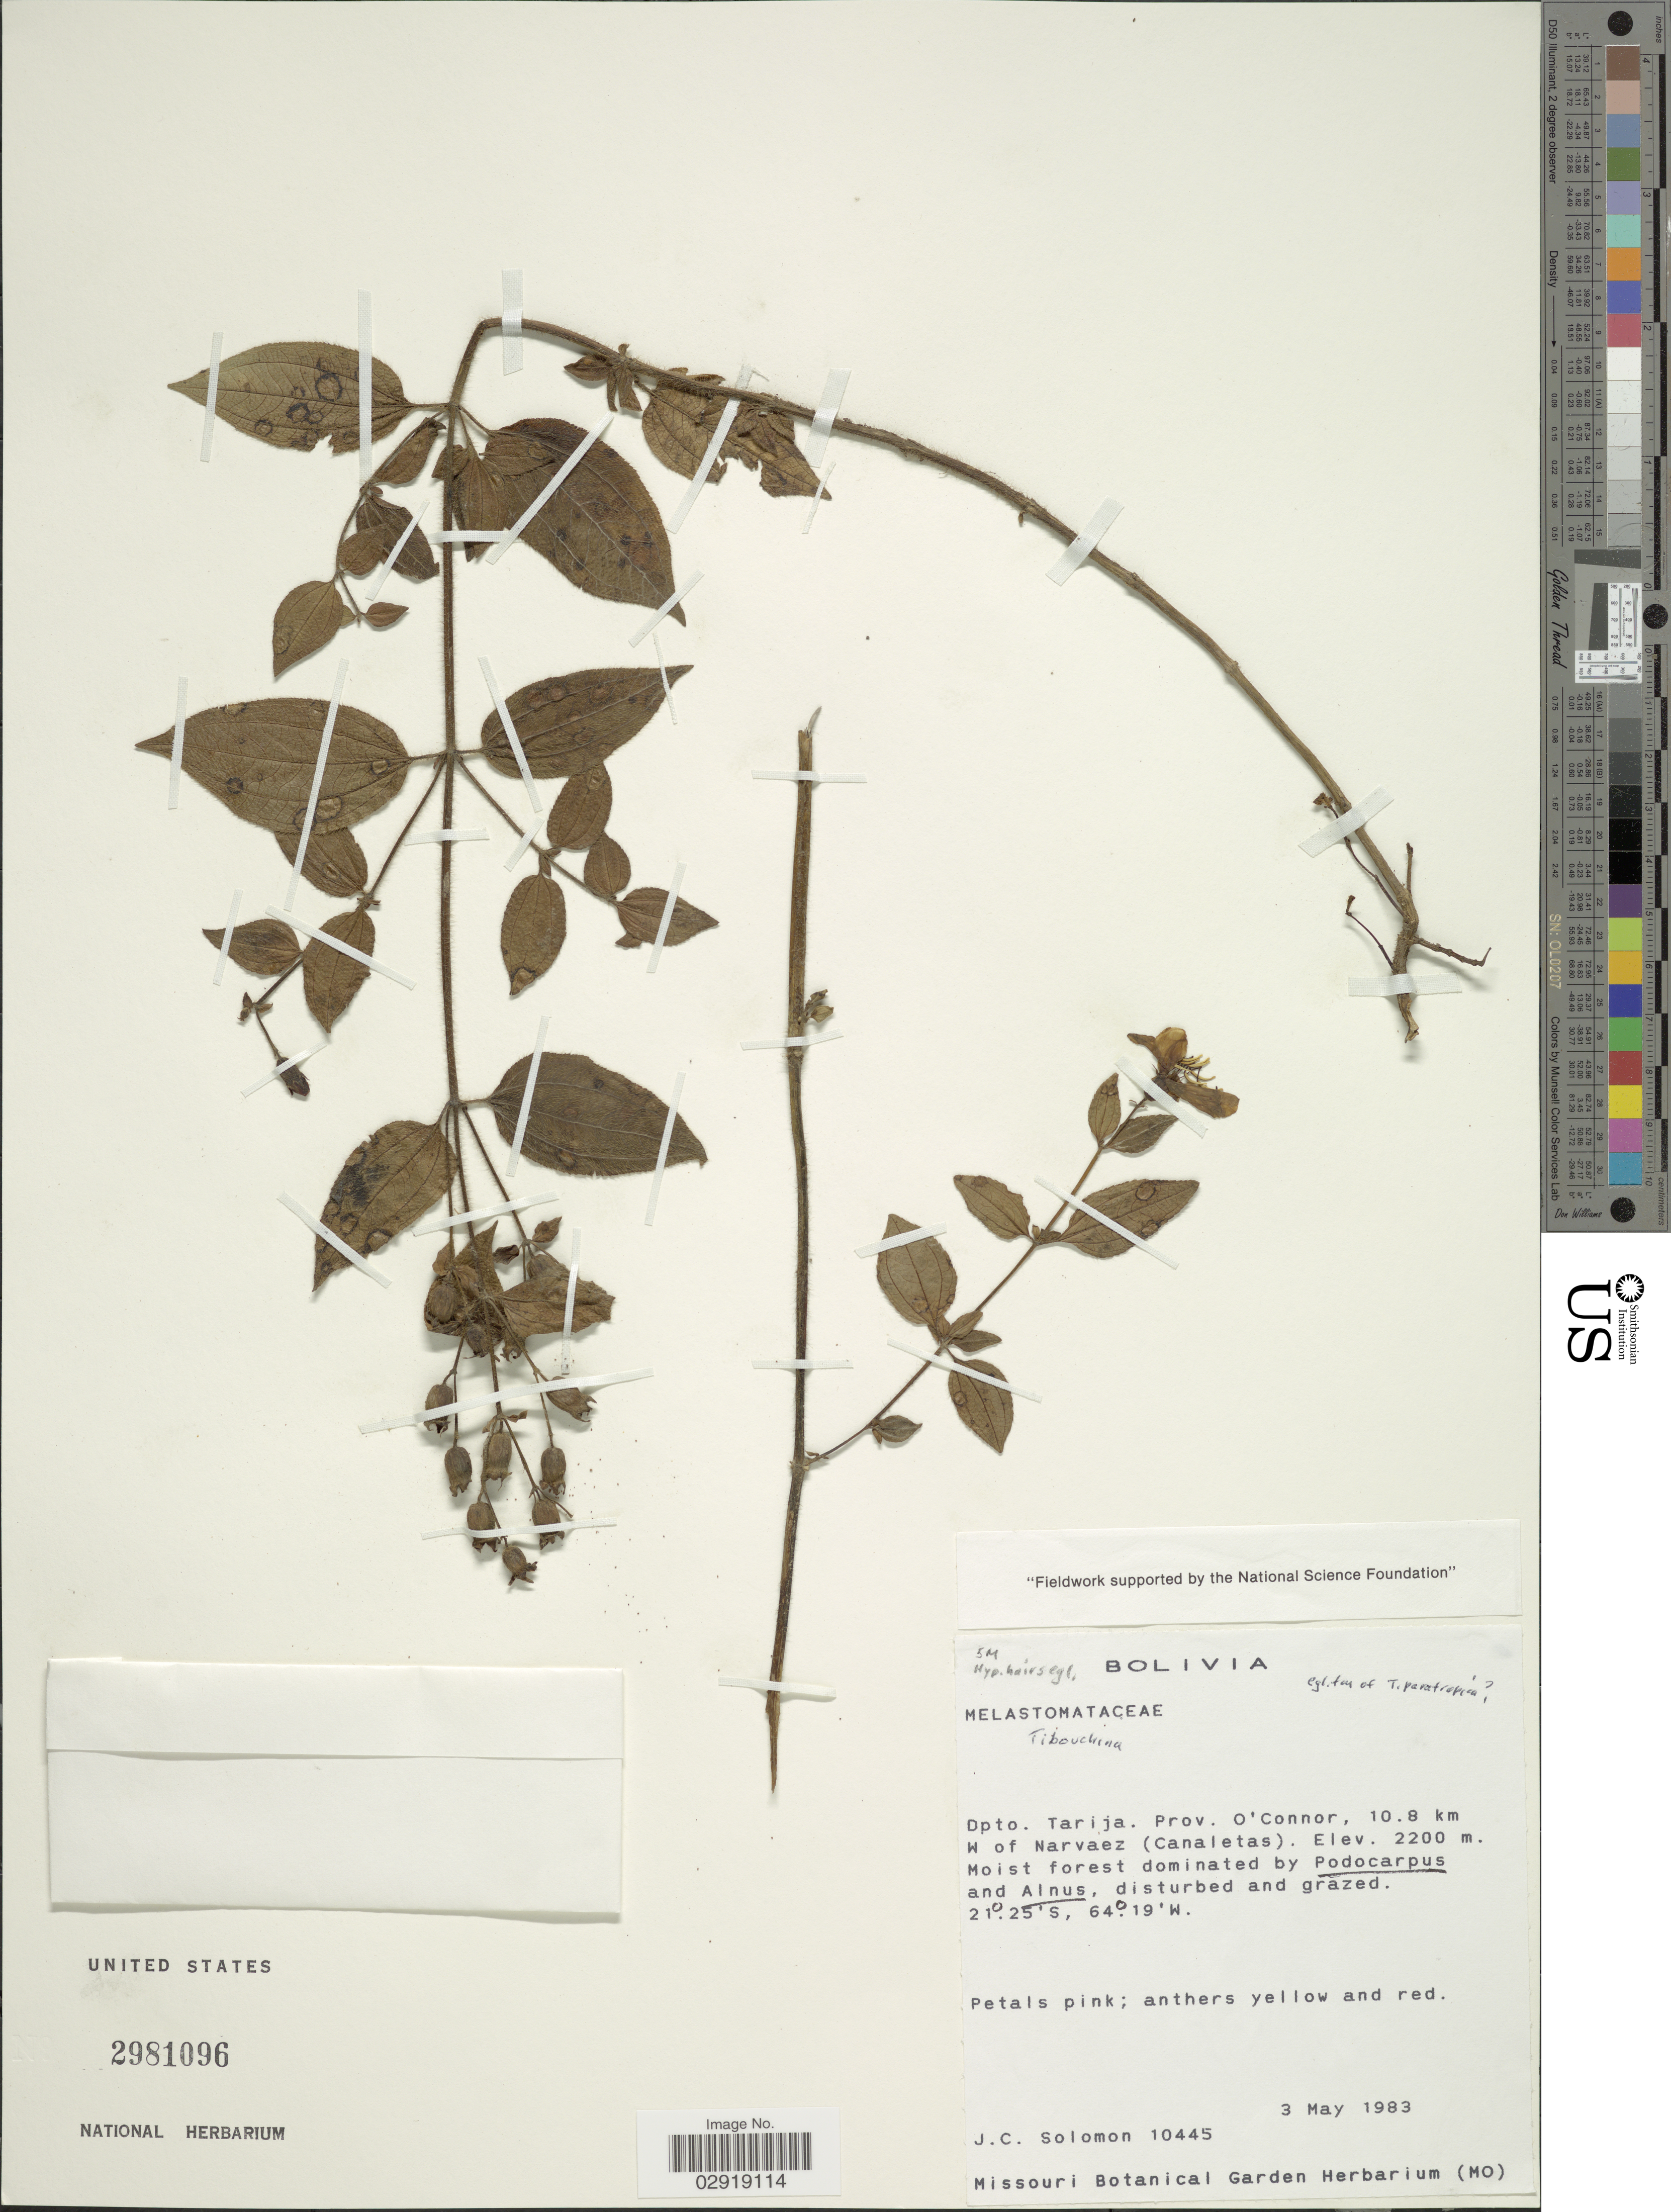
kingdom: Plantae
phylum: Tracheophyta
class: Magnoliopsida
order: Myrtales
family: Melastomataceae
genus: Chaetogastra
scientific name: Chaetogastra sp.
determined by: Michelangeli, F. A.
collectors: J. C. Solomon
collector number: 10445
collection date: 1983-05-03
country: Bolivia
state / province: Tarija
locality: Dpto. Tarija. Prov. O' Connor, 10.8 km W of Narvaez (Canaletas).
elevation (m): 2200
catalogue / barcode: US 2981096